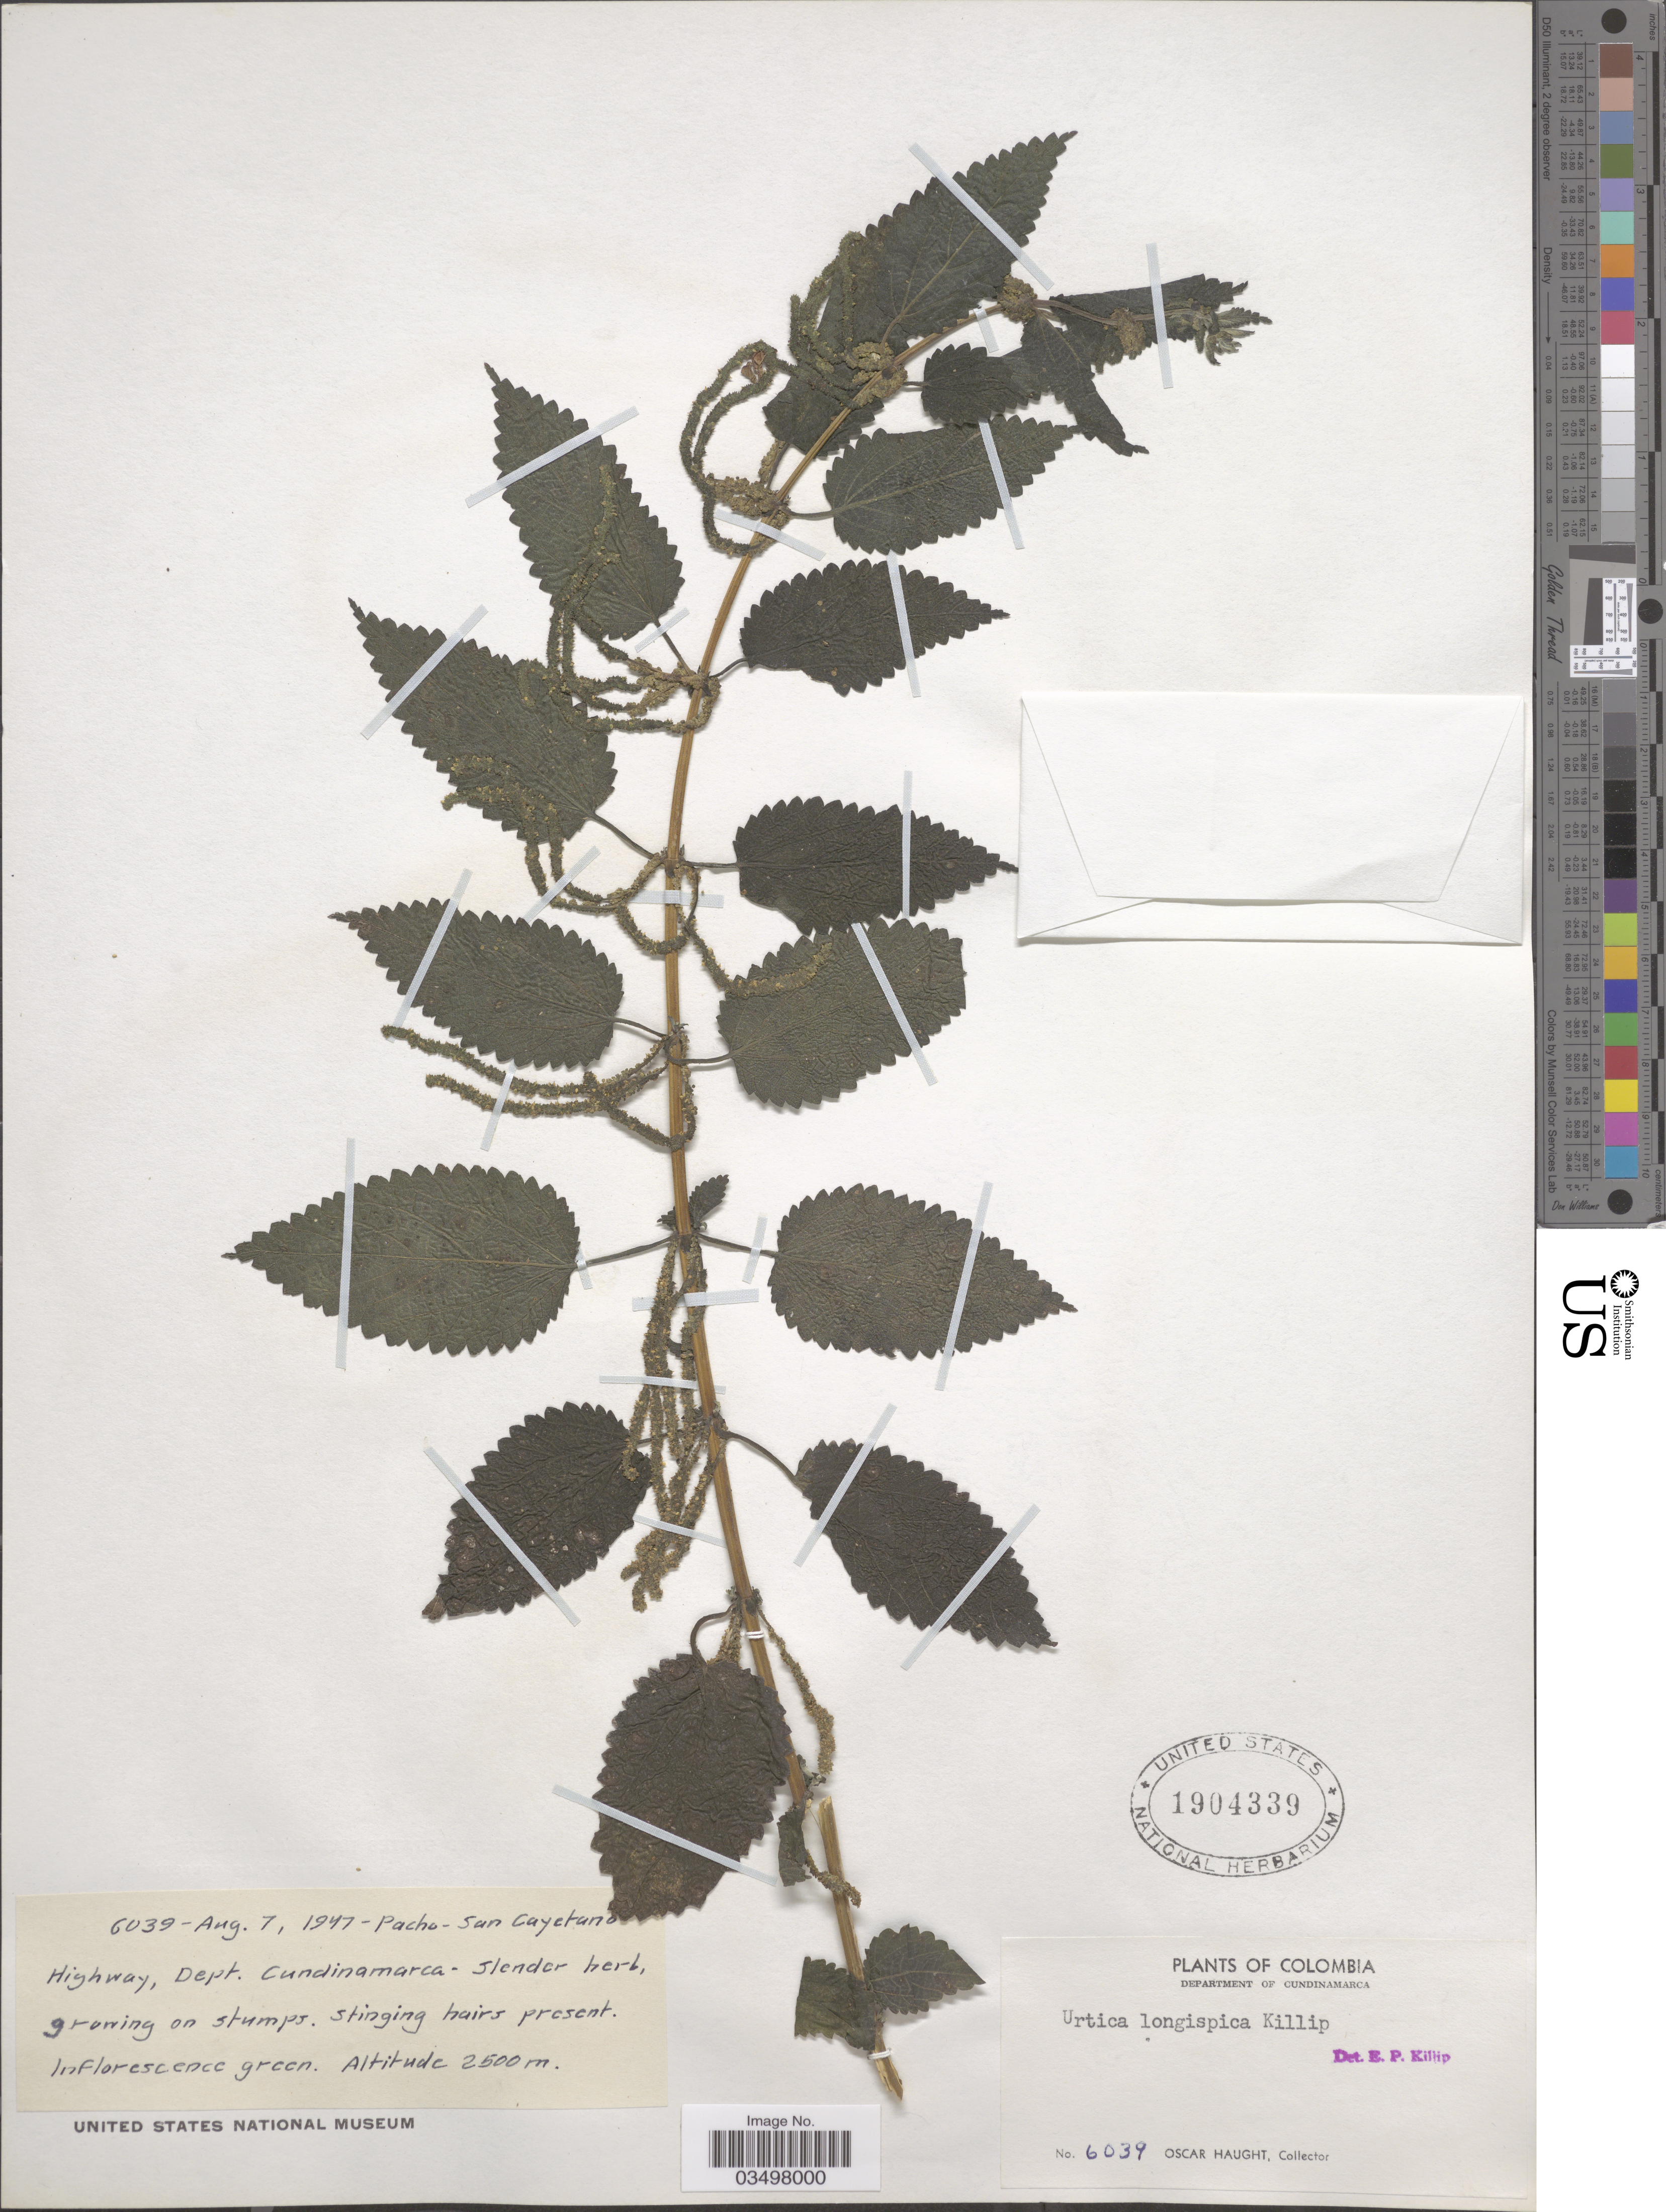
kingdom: Plantae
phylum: Tracheophyta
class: Magnoliopsida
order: Rosales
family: Urticaceae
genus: Urtica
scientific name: Urtica longispica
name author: Killip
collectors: O. L. Haught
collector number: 6039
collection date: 1947-08-07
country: Colombia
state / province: Cundinamarca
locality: Department of Cundinamarca. Pacho - San Cayetano Highway.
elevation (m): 2500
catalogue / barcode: US 1904339